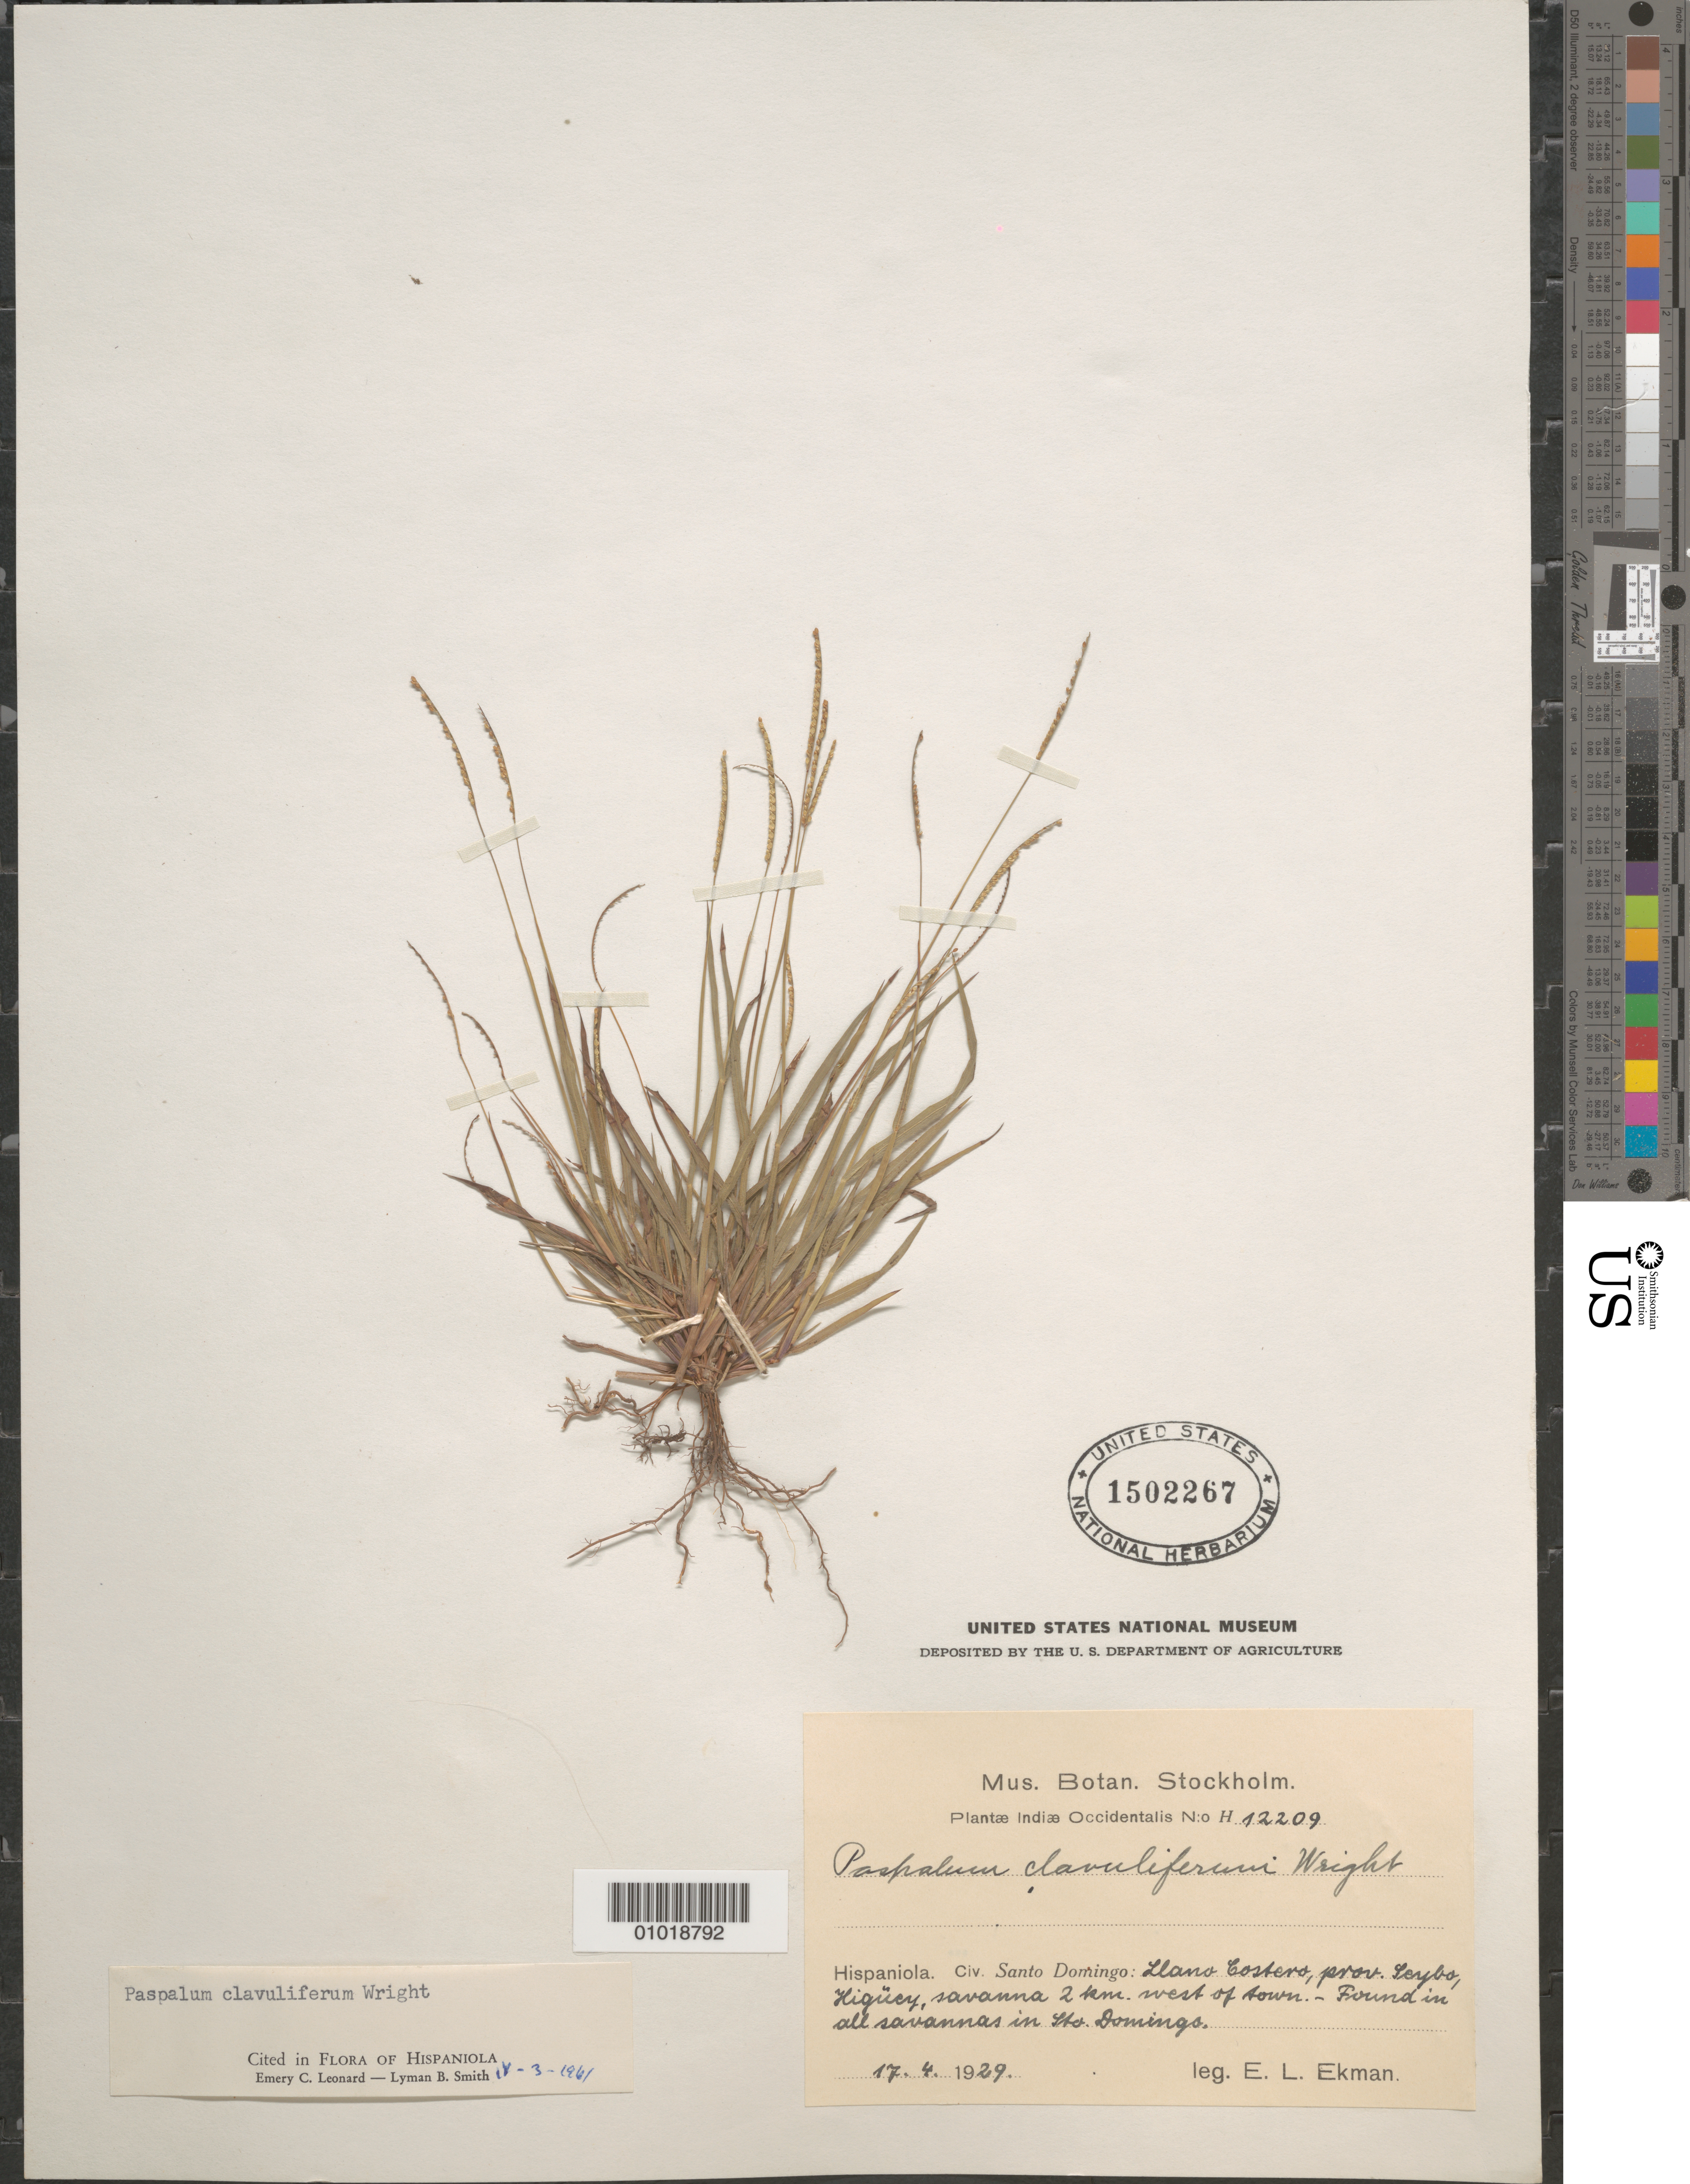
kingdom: Plantae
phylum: Tracheophyta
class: Liliopsida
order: Poales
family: Poaceae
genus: Paspalum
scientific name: Paspalum clavuliferum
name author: C. Wright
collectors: E. L. Ekman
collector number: H 12209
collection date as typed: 17 --- 1929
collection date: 1929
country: Dominican Republic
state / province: La Altagracía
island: Hispaniola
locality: Llano Costero, Leybo, Higuey, savanna 2 km W of town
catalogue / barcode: US 1502267